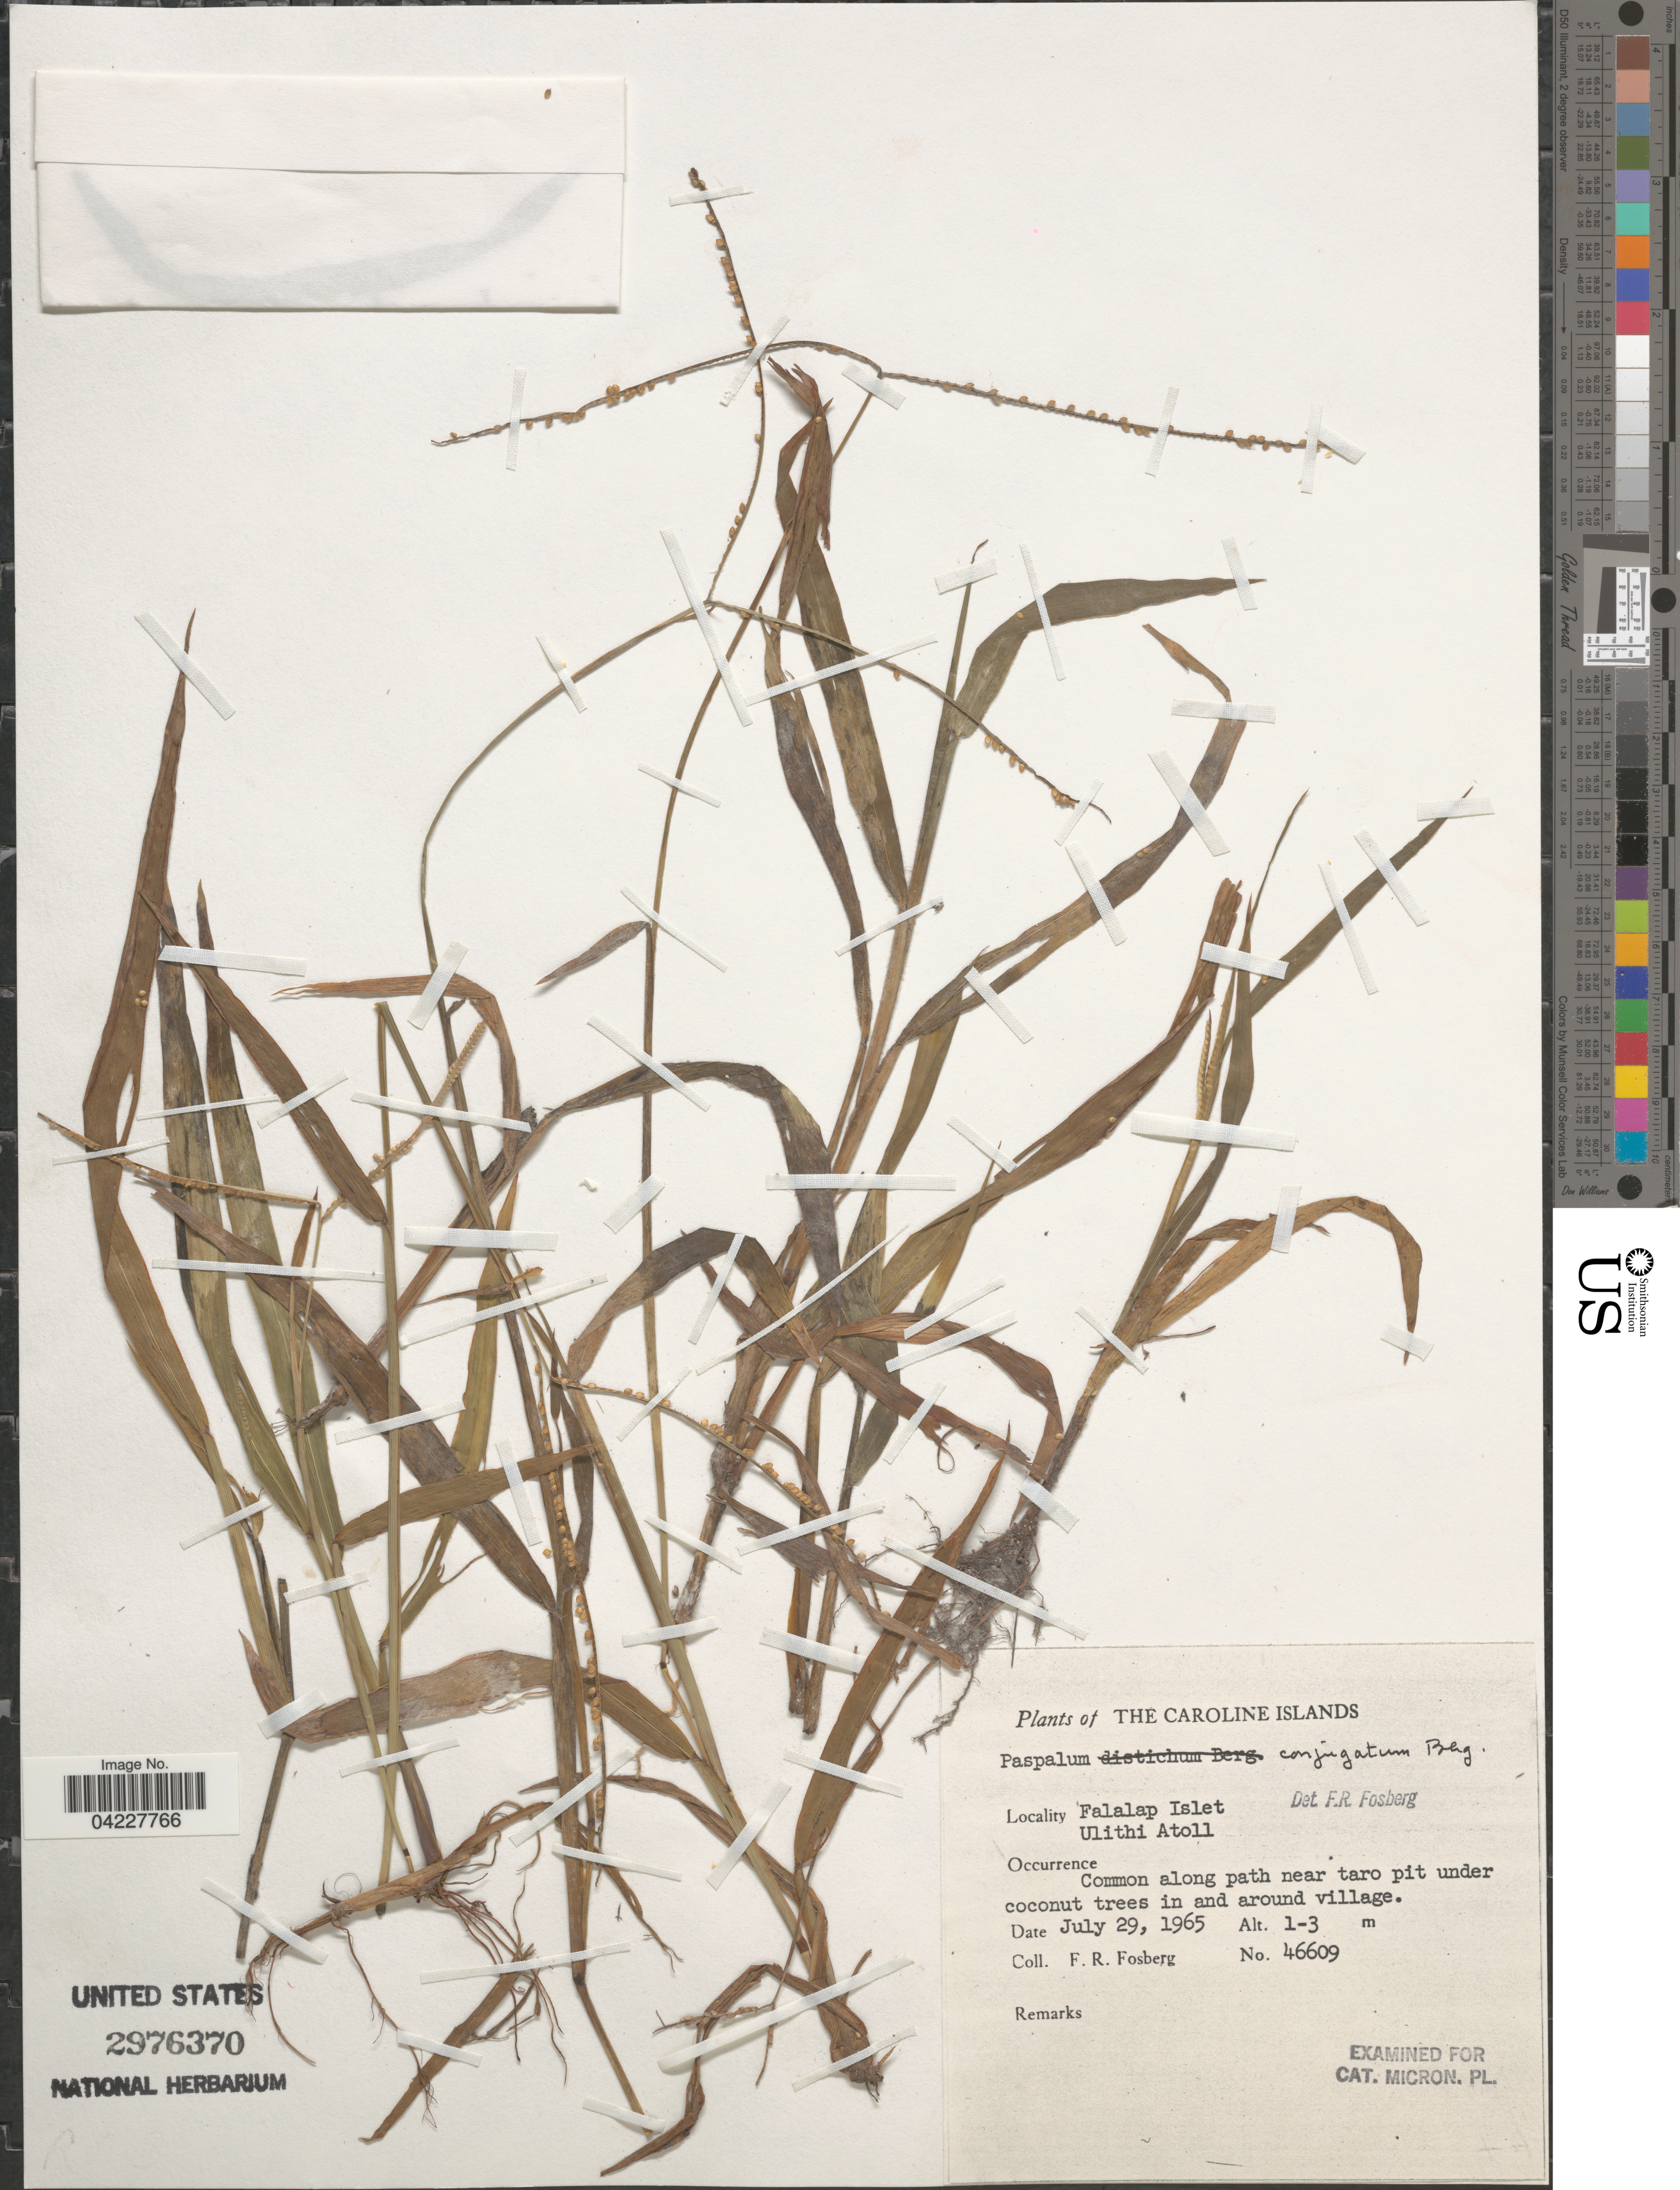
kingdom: Plantae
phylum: Tracheophyta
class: Liliopsida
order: Poales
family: Poaceae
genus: Paspalum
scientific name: Paspalum conjugatum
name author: P.J. Bergius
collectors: F. R. Fosberg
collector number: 46609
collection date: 1965-07-29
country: Kiribati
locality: The Caroline Islands. Falalap Islet. Ulithi Atoll.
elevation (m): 1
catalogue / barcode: US 2976370